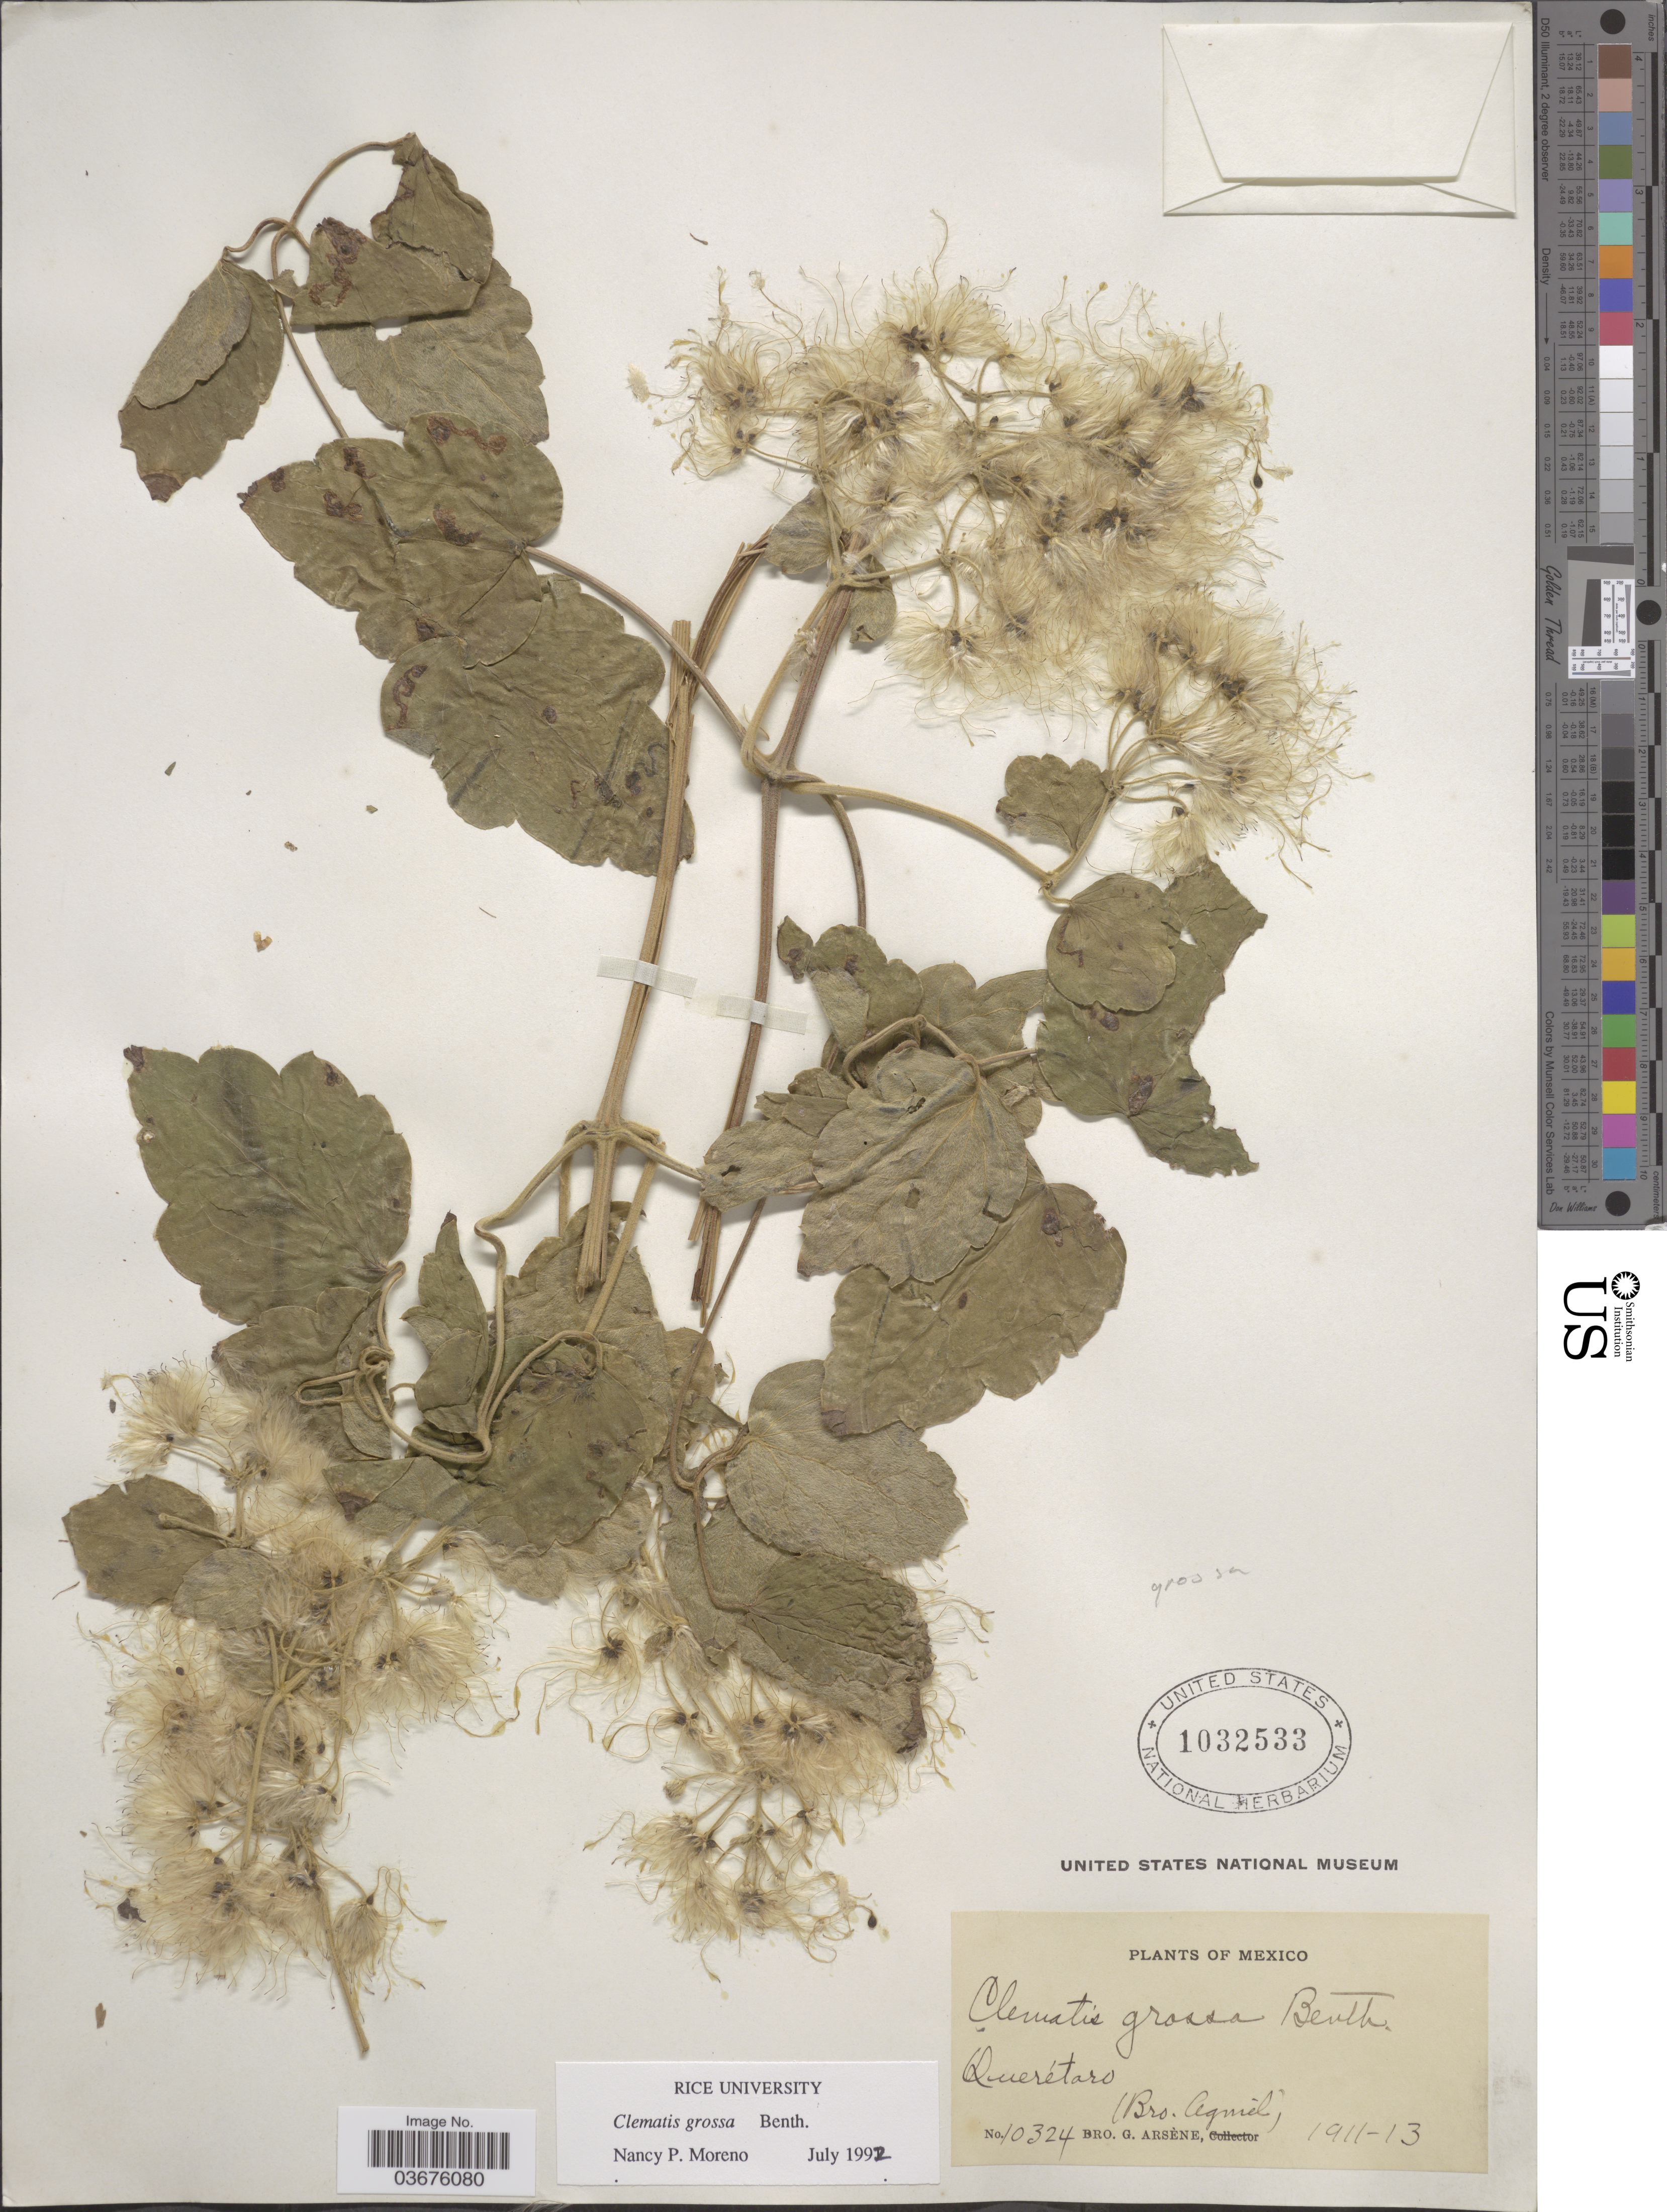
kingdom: Plantae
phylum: Tracheophyta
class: Magnoliopsida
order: Ranunculales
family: Ranunculaceae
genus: Clematis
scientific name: Clematis grossa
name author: Benth.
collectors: Bro. G. Arsène & Bro. Agniel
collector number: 10324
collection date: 1911/1913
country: Mexico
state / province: Querétaro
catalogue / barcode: US 1032533